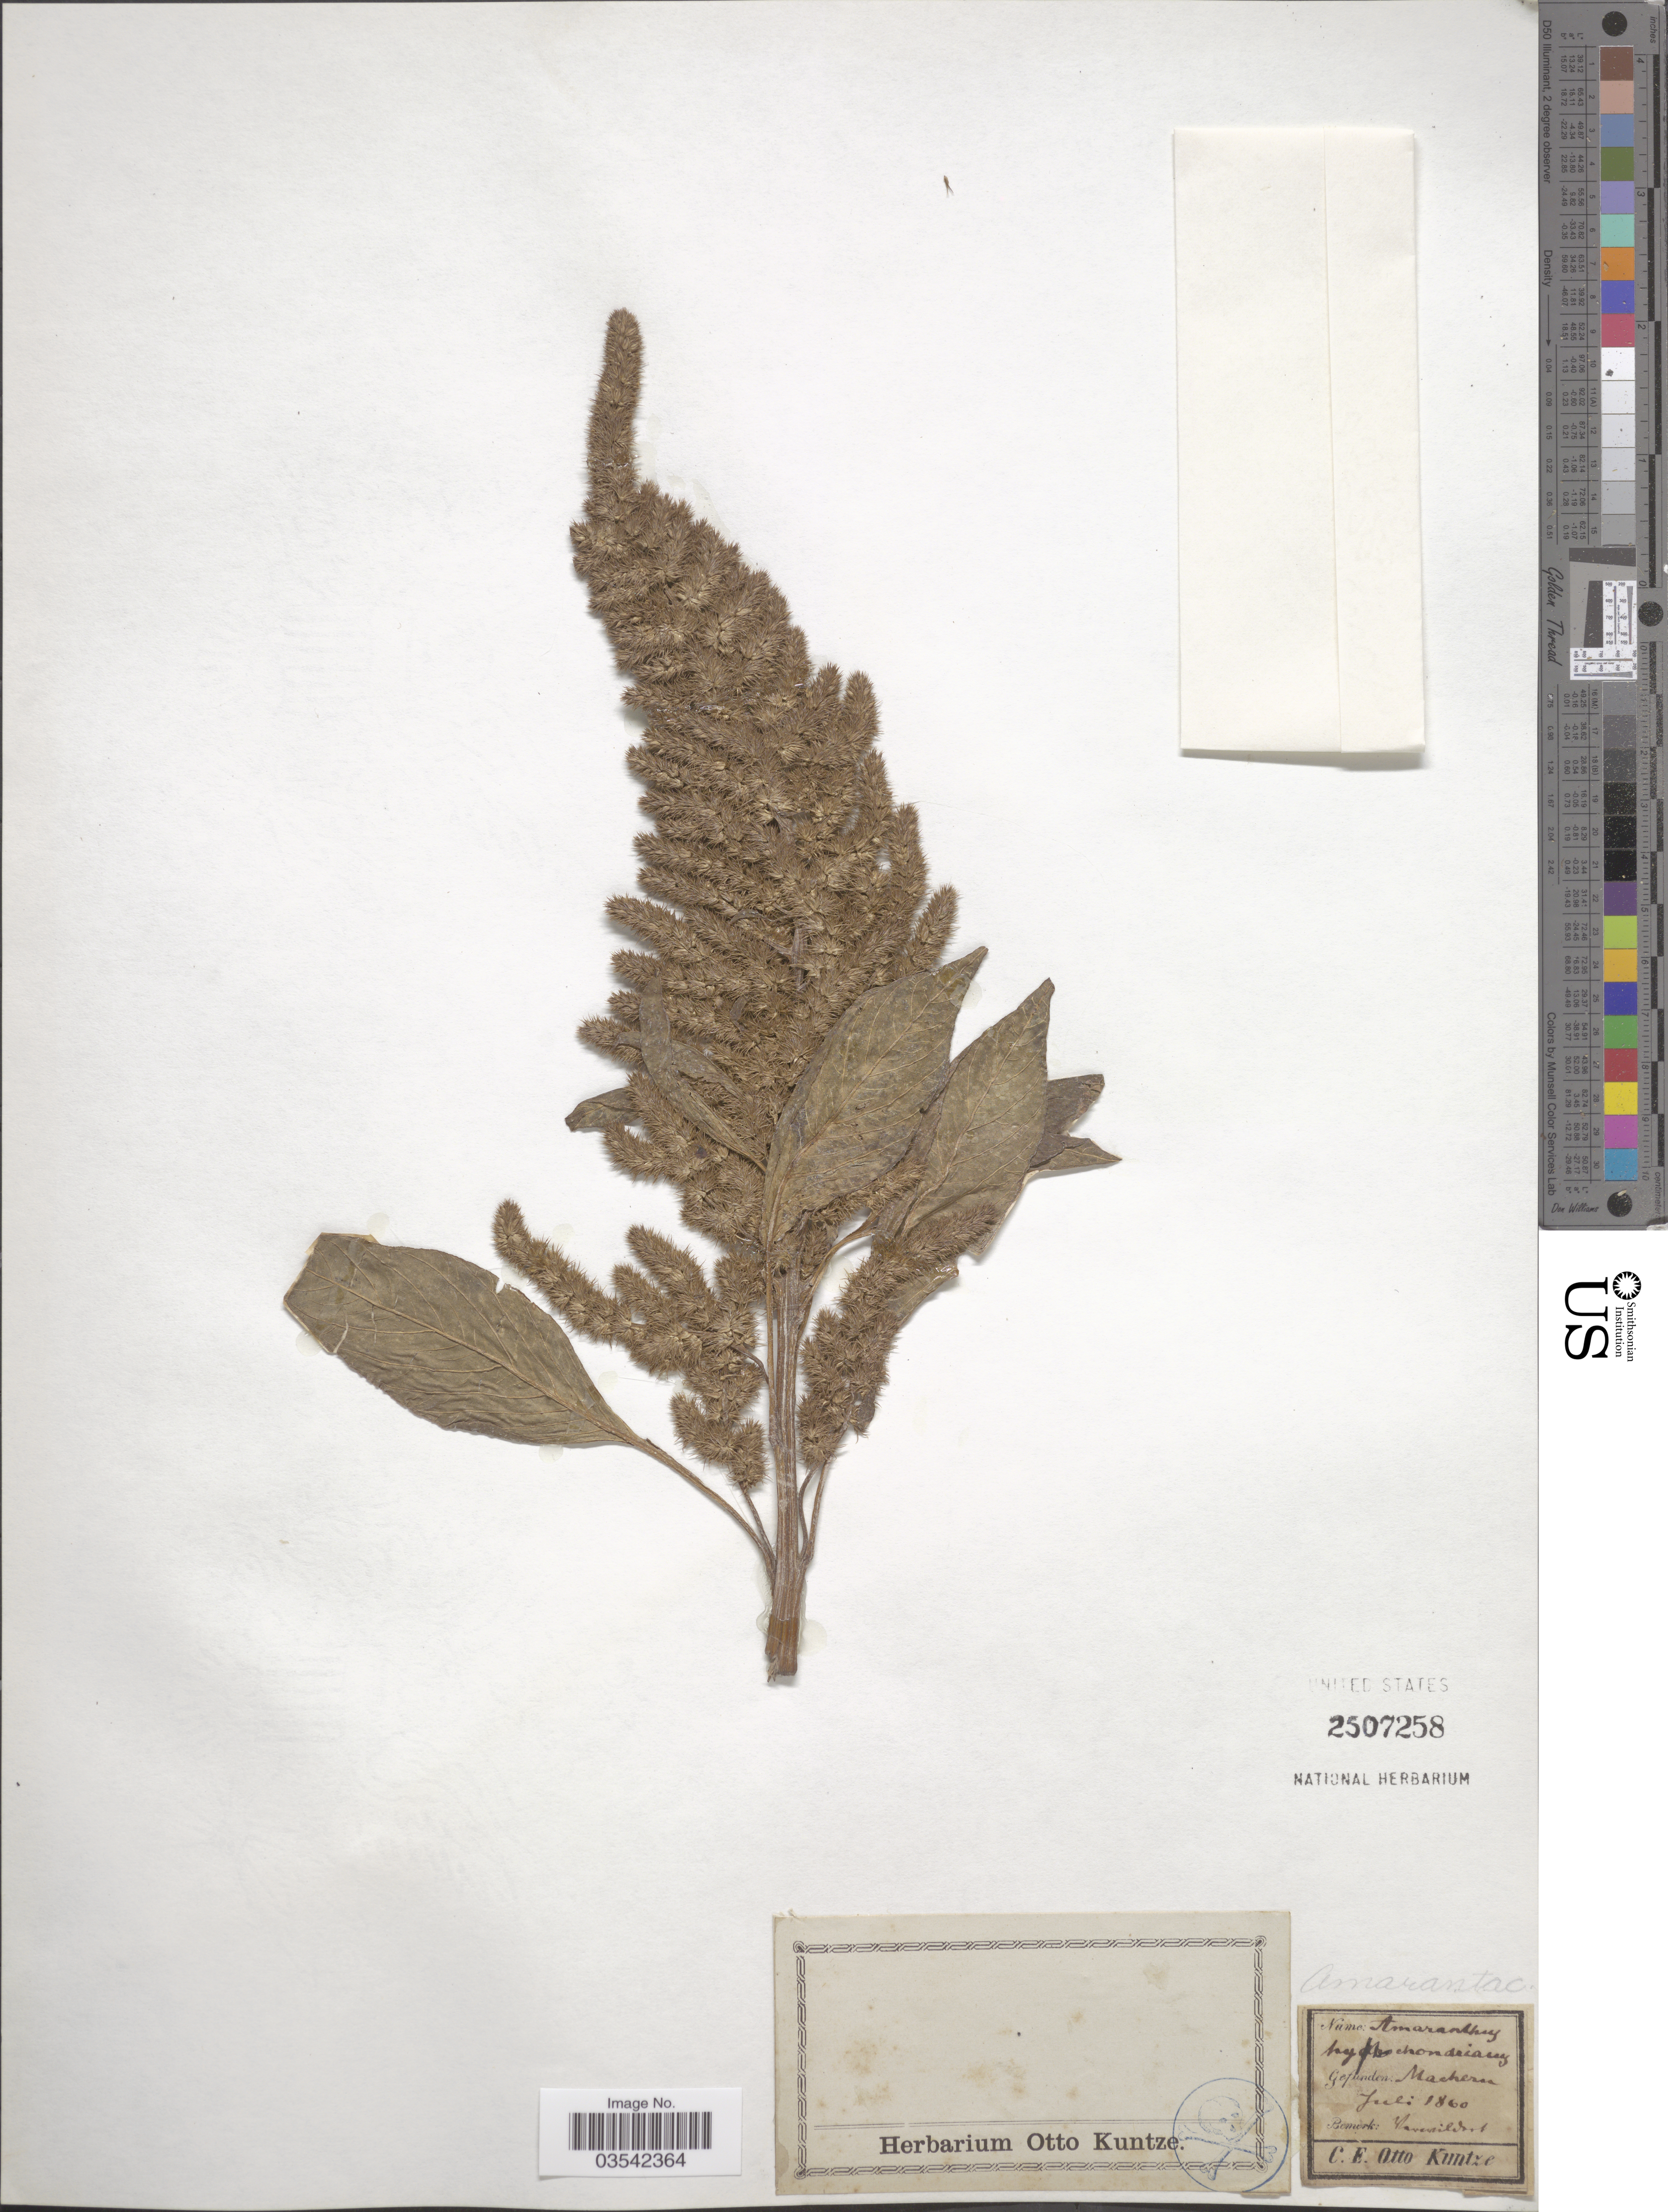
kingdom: Plantae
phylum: Tracheophyta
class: Magnoliopsida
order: Caryophyllales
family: Amaranthaceae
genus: Amaranthus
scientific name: Amaranthus hypochondriacus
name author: L.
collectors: C.E.O. Kuntze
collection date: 1860-07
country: Germany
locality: Machern.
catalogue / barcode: US 2507258